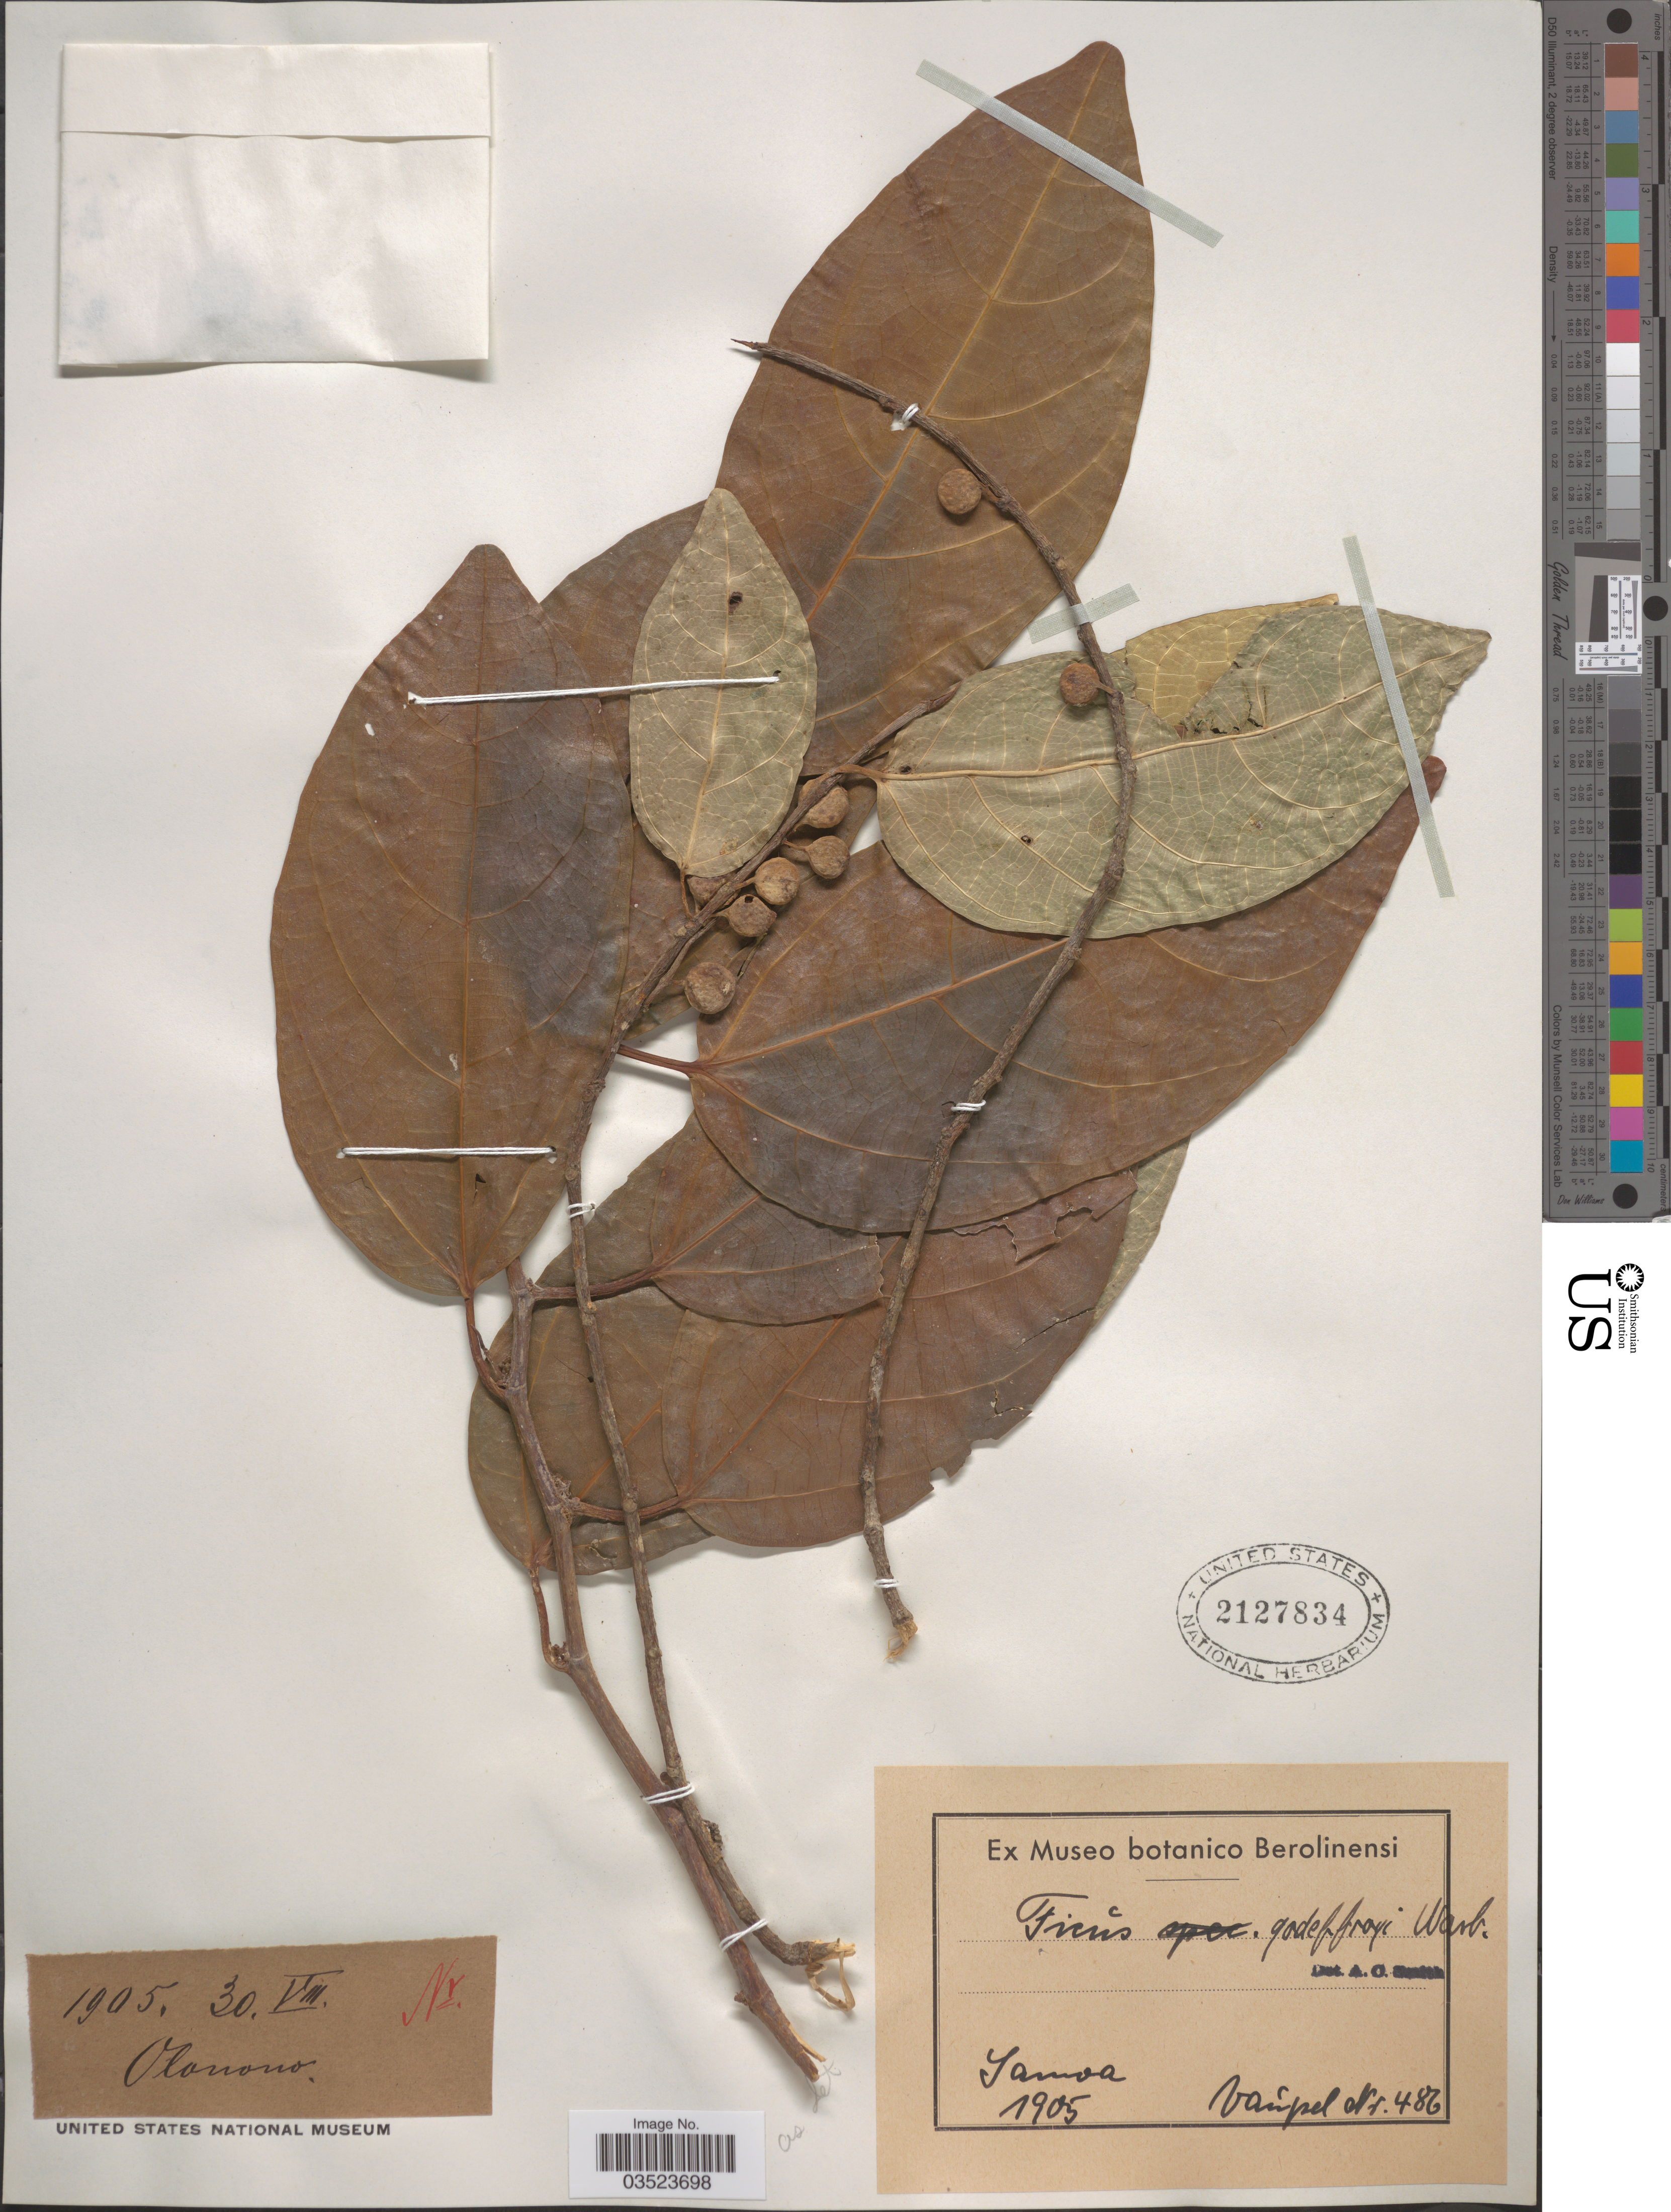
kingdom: Plantae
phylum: Tracheophyta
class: Magnoliopsida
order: Rosales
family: Moraceae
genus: Ficus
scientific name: Ficus godeffroyi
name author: Warb.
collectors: Vaupel, --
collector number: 486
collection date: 1905-08-30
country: Samoa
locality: Olonono. Samoa.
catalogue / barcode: US 2127834